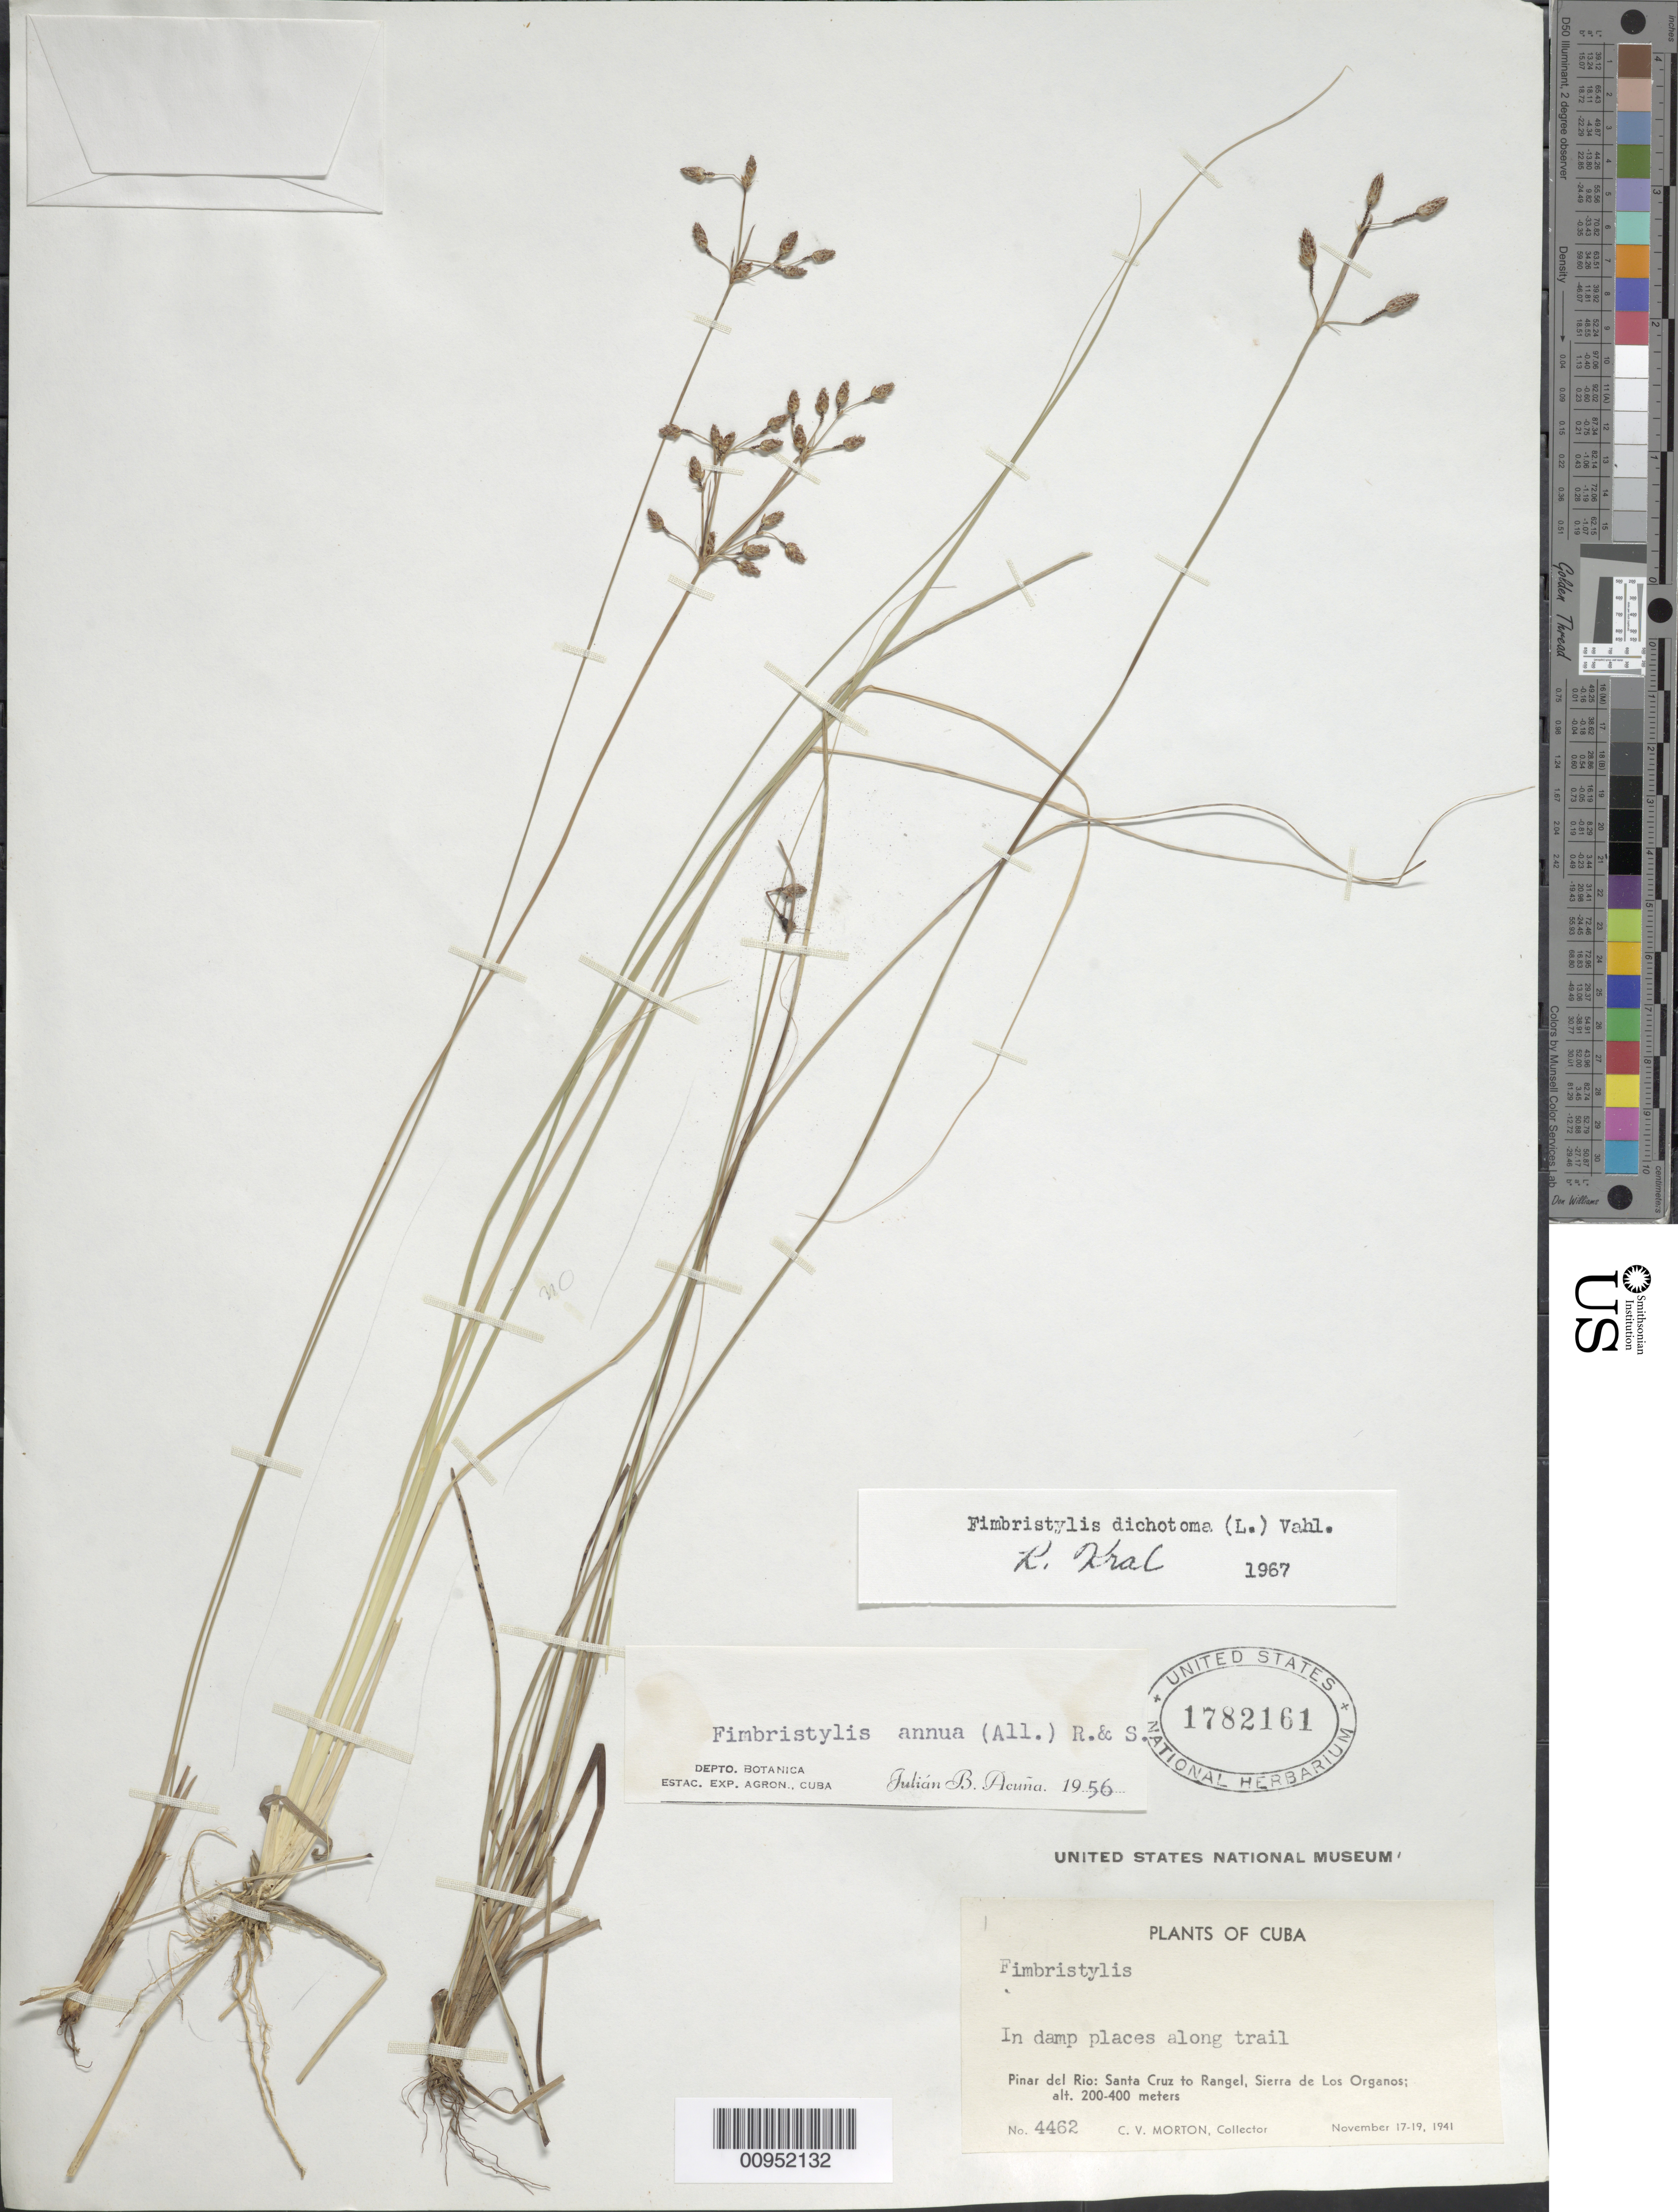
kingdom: Plantae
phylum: Tracheophyta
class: Liliopsida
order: Poales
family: Cyperaceae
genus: Fimbristylis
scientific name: Fimbristylis dichotoma subsp. dichotoma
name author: (L.) Vahl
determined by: Kral, Robert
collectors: C. V. Morton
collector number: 4462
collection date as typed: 17 Nov 1941 to 19 Nov 1941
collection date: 1941-11-17/1941-11-19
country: Cuba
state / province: Pinar del Rio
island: Cuba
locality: Along trail, Santa Cruz to Rangel, Sierra de Los Organos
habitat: In damp places along trail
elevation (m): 200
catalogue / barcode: US 1782161